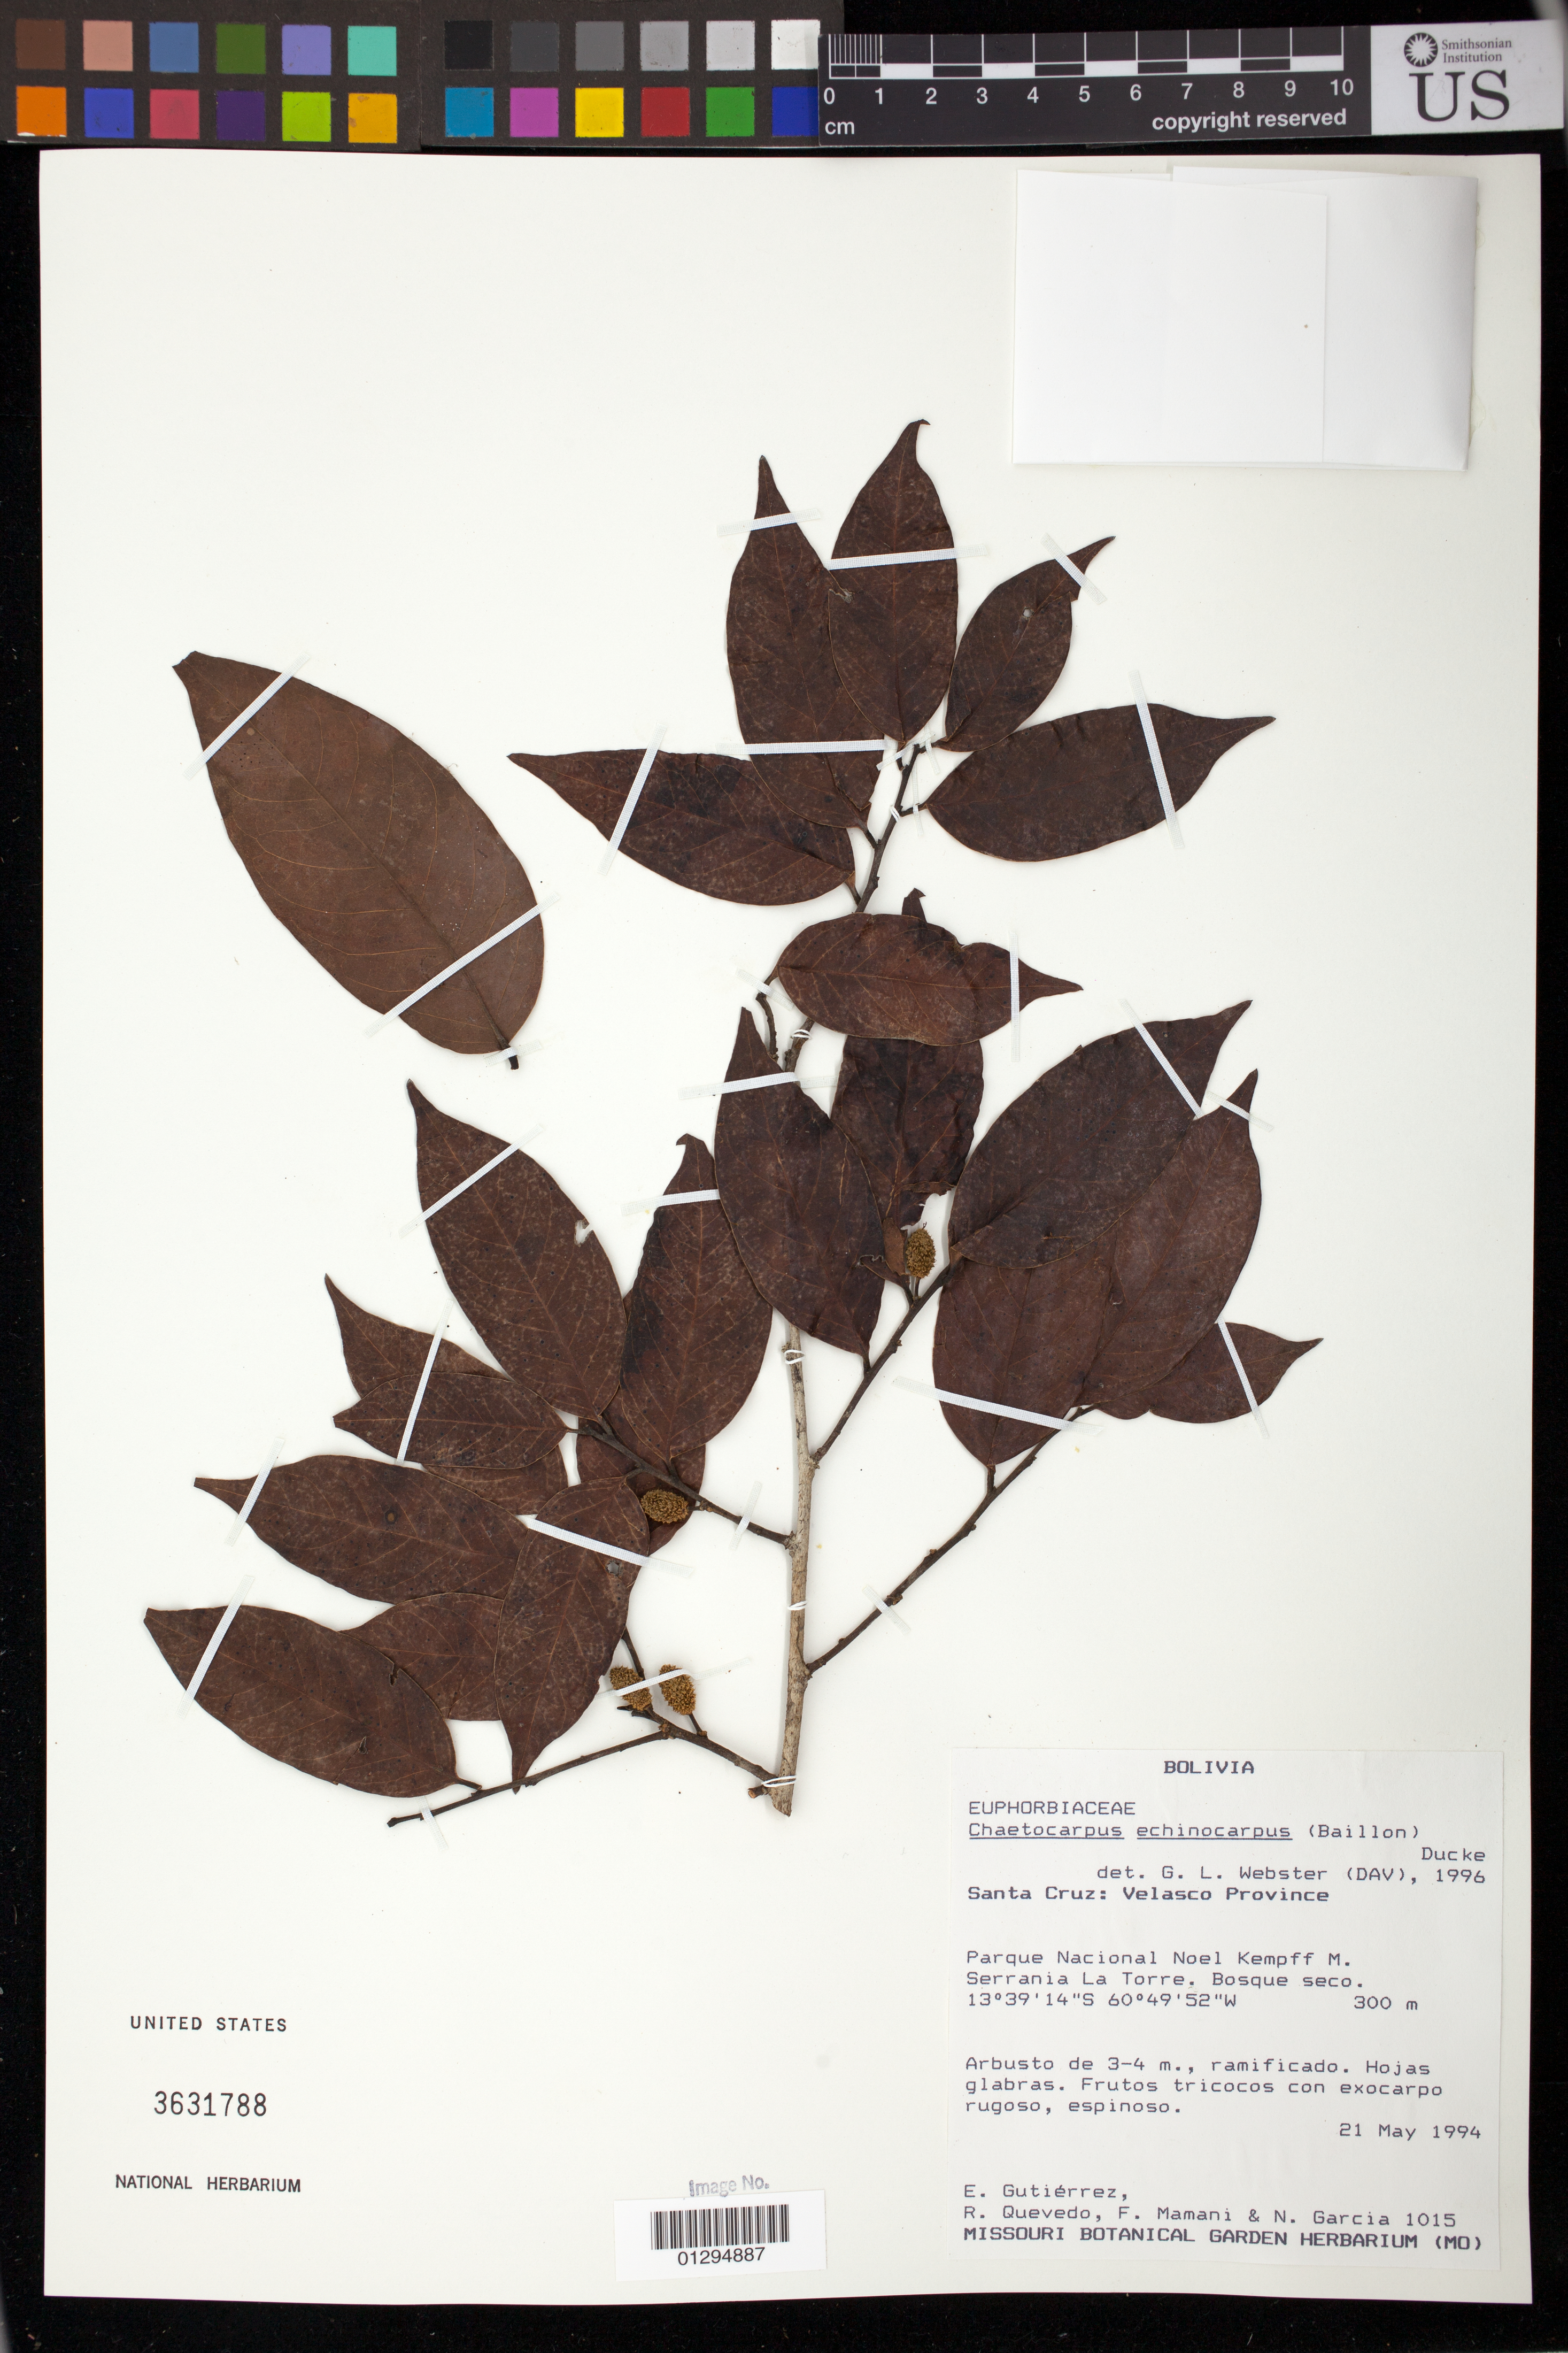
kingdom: Plantae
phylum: Tracheophyta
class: Magnoliopsida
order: Malpighiales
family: Peraceae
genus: Chaetocarpus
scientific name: Chaetocarpus echinocarpus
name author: (Baill.) Ducke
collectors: E. Gutiérrez, R. Quevedo, F. Mamani & N. García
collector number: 1015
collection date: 1994-05-21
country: Bolivia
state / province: Santa Cruz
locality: Velasco. Parque Nacional Noel Kempff M. Serrania La Torre. Bosque seco.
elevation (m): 300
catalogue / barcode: US 3631788